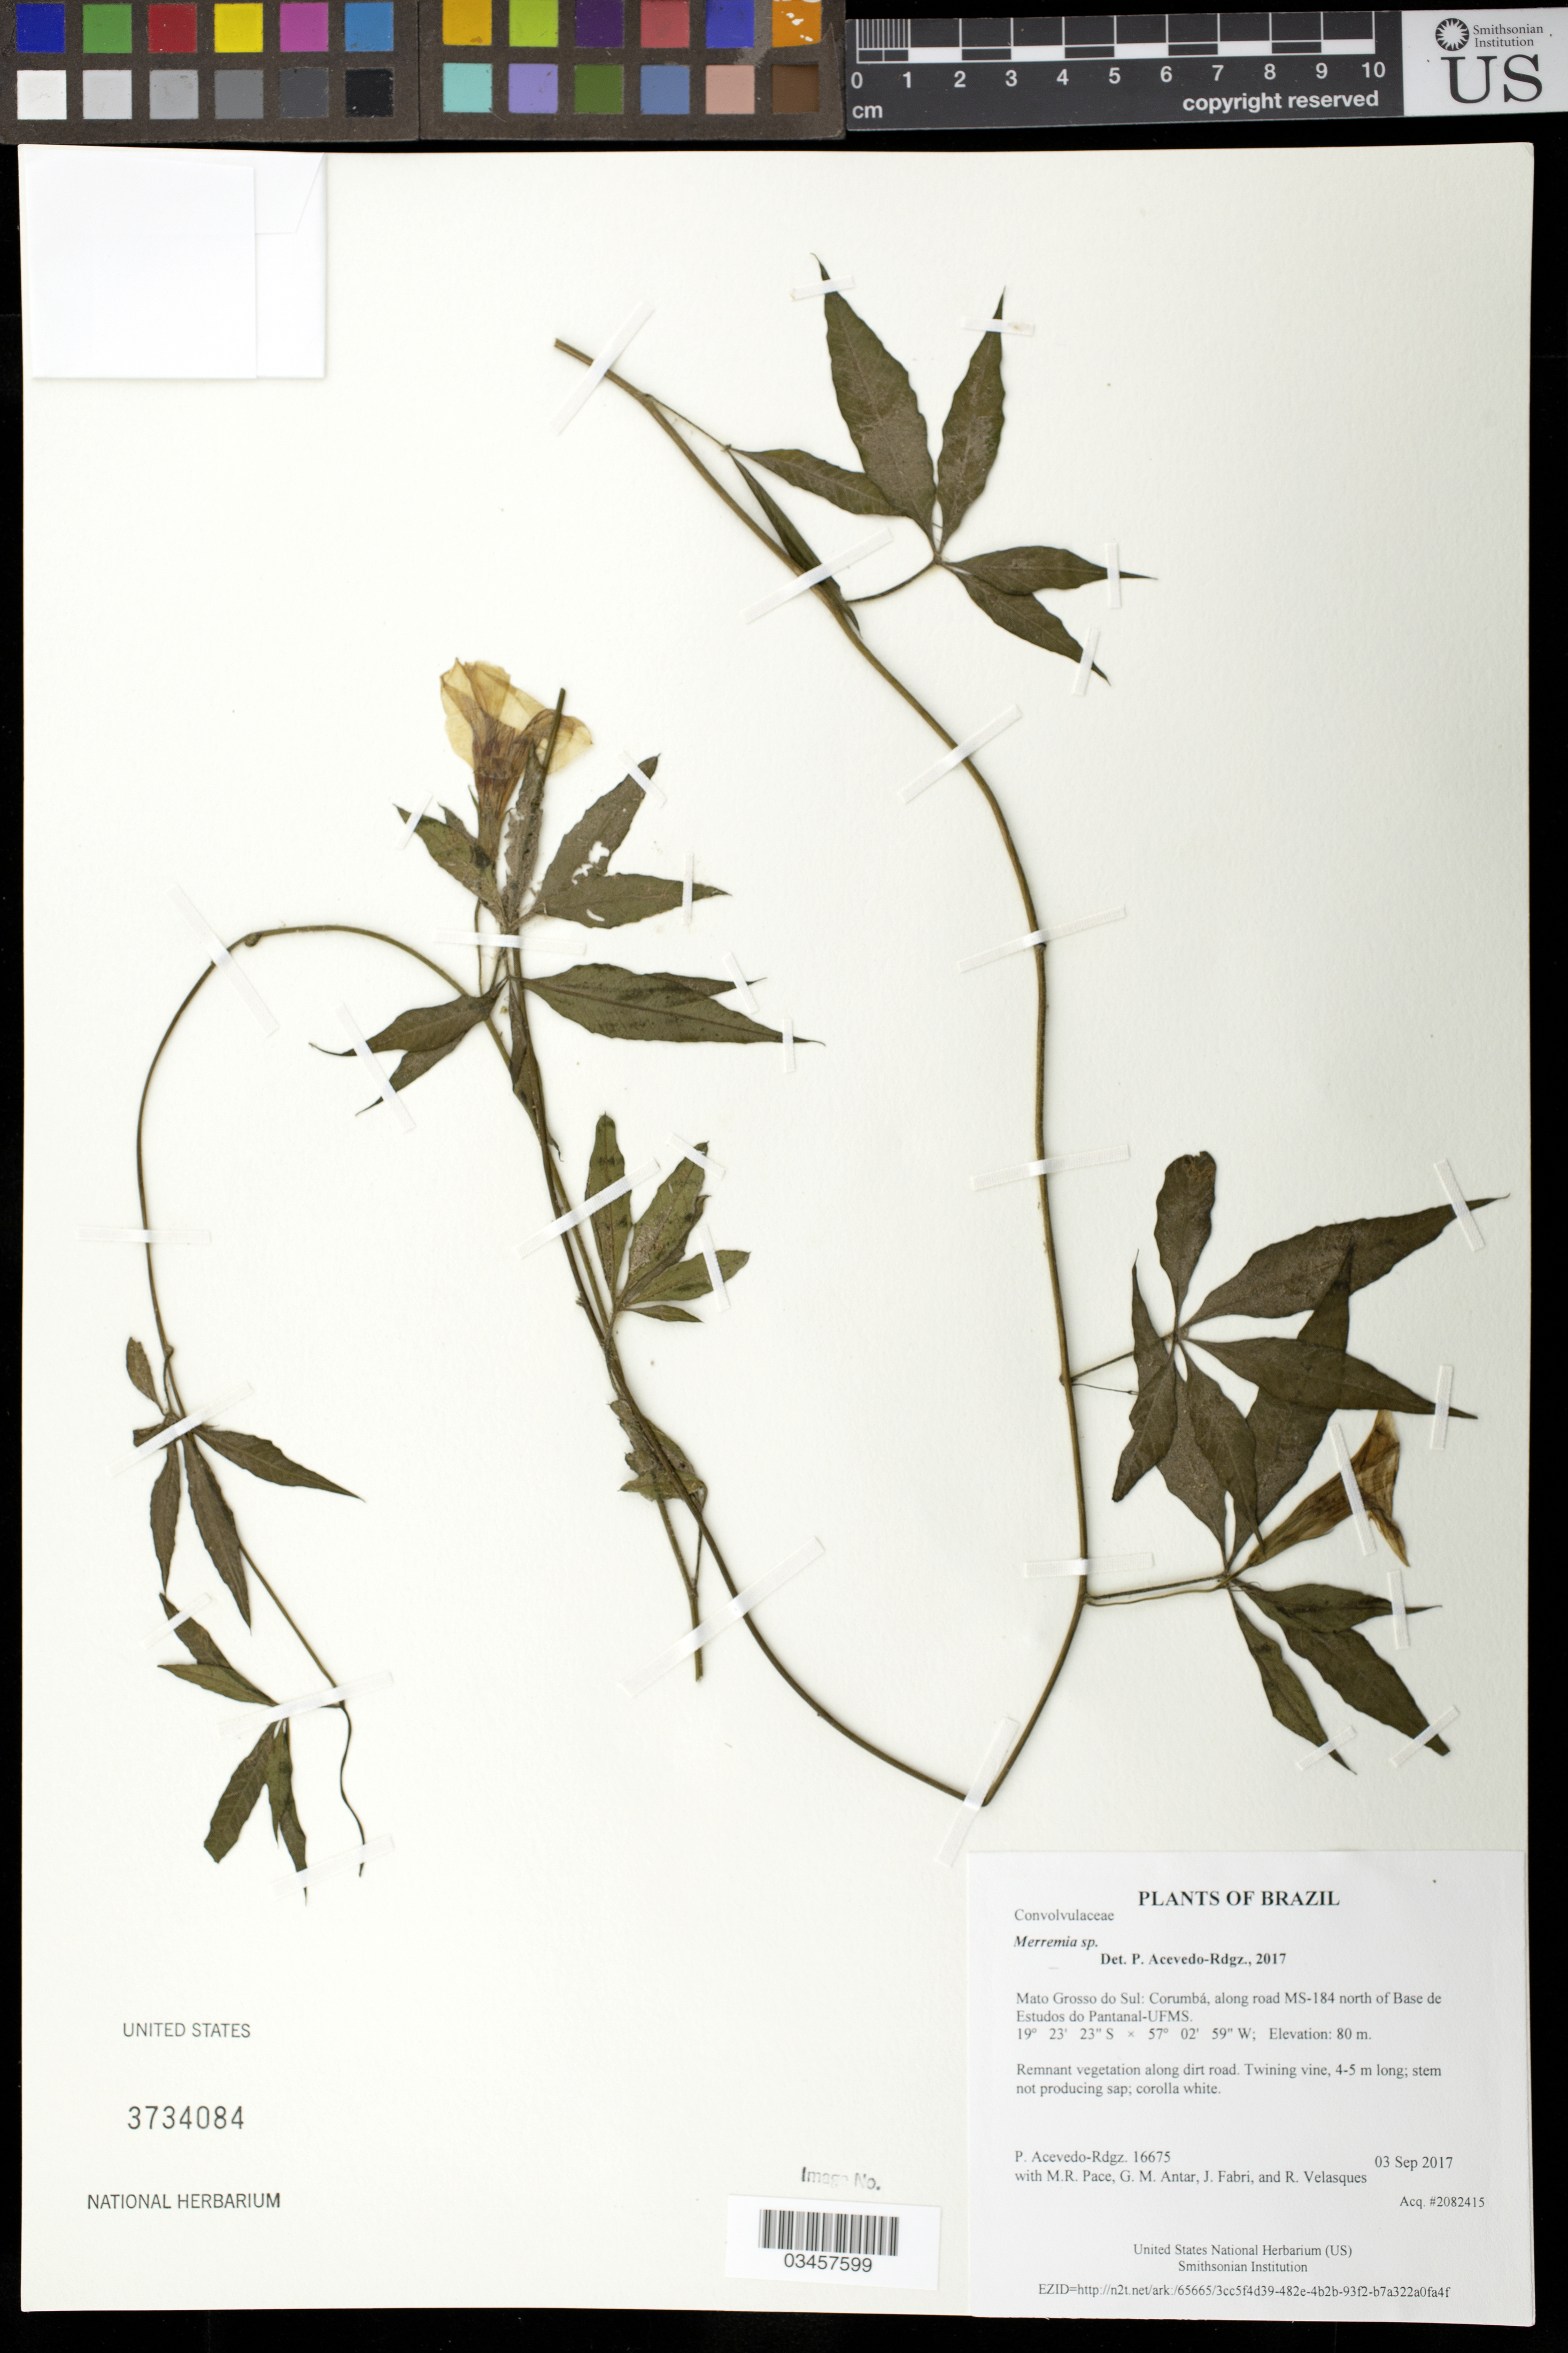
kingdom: Plantae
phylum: Tracheophyta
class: Magnoliopsida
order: Solanales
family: Convolvulaceae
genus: Merremia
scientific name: Merremia sp.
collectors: P. Acevedo-Rodr., M. R. Pace, G. M. Antar, J. Fabri & R. Velasques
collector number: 16675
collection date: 2017-09-03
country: Brazil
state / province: Mato Grosso do Sul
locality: Corumbá, along road MS-184 north of Base de Estudos do Pantanal-UFMS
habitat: Remnant vegetation along dirt road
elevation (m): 80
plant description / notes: US, NY, MO, K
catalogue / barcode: US 3734084